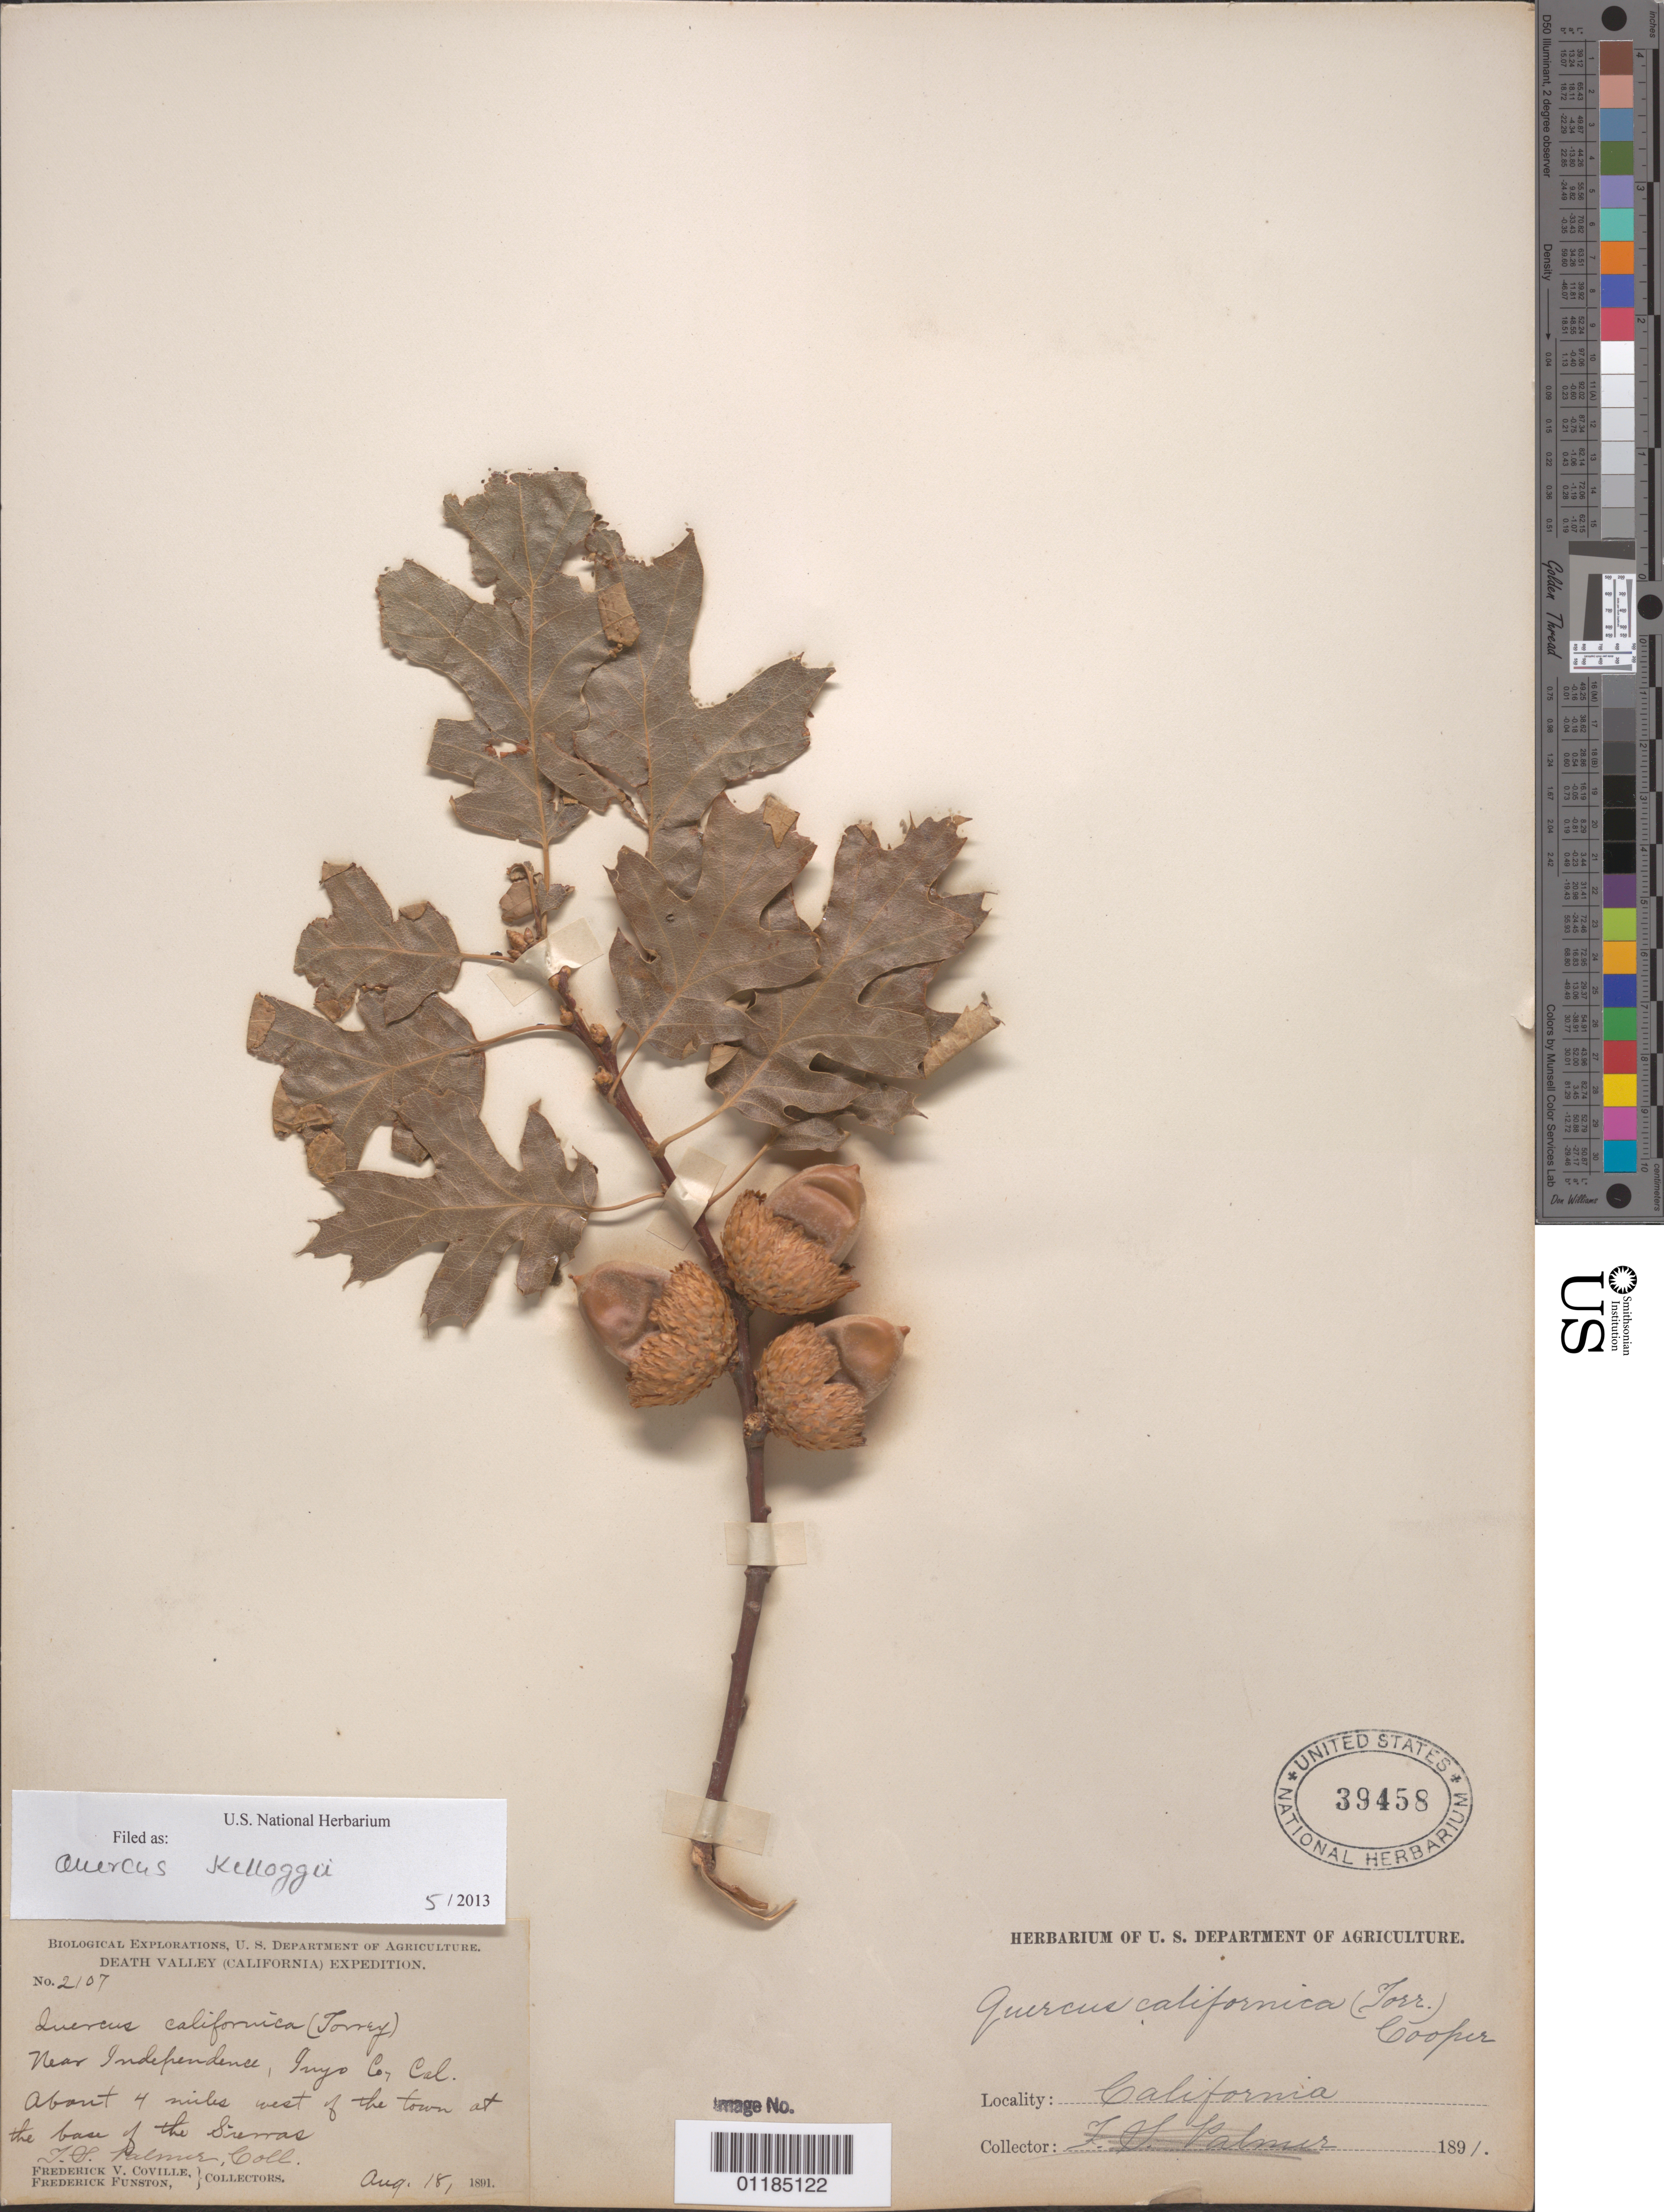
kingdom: Plantae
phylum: Tracheophyta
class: Magnoliopsida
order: Fagales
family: Fagaceae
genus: Quercus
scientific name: Quercus kelloggii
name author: Newb.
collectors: T. S. Palmer, F. V. Coville & F. Funston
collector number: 2107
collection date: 1891-08-18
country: United States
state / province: California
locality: Near Independence, about 4 miles west of the town at the base of the Sierras.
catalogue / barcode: US 39458